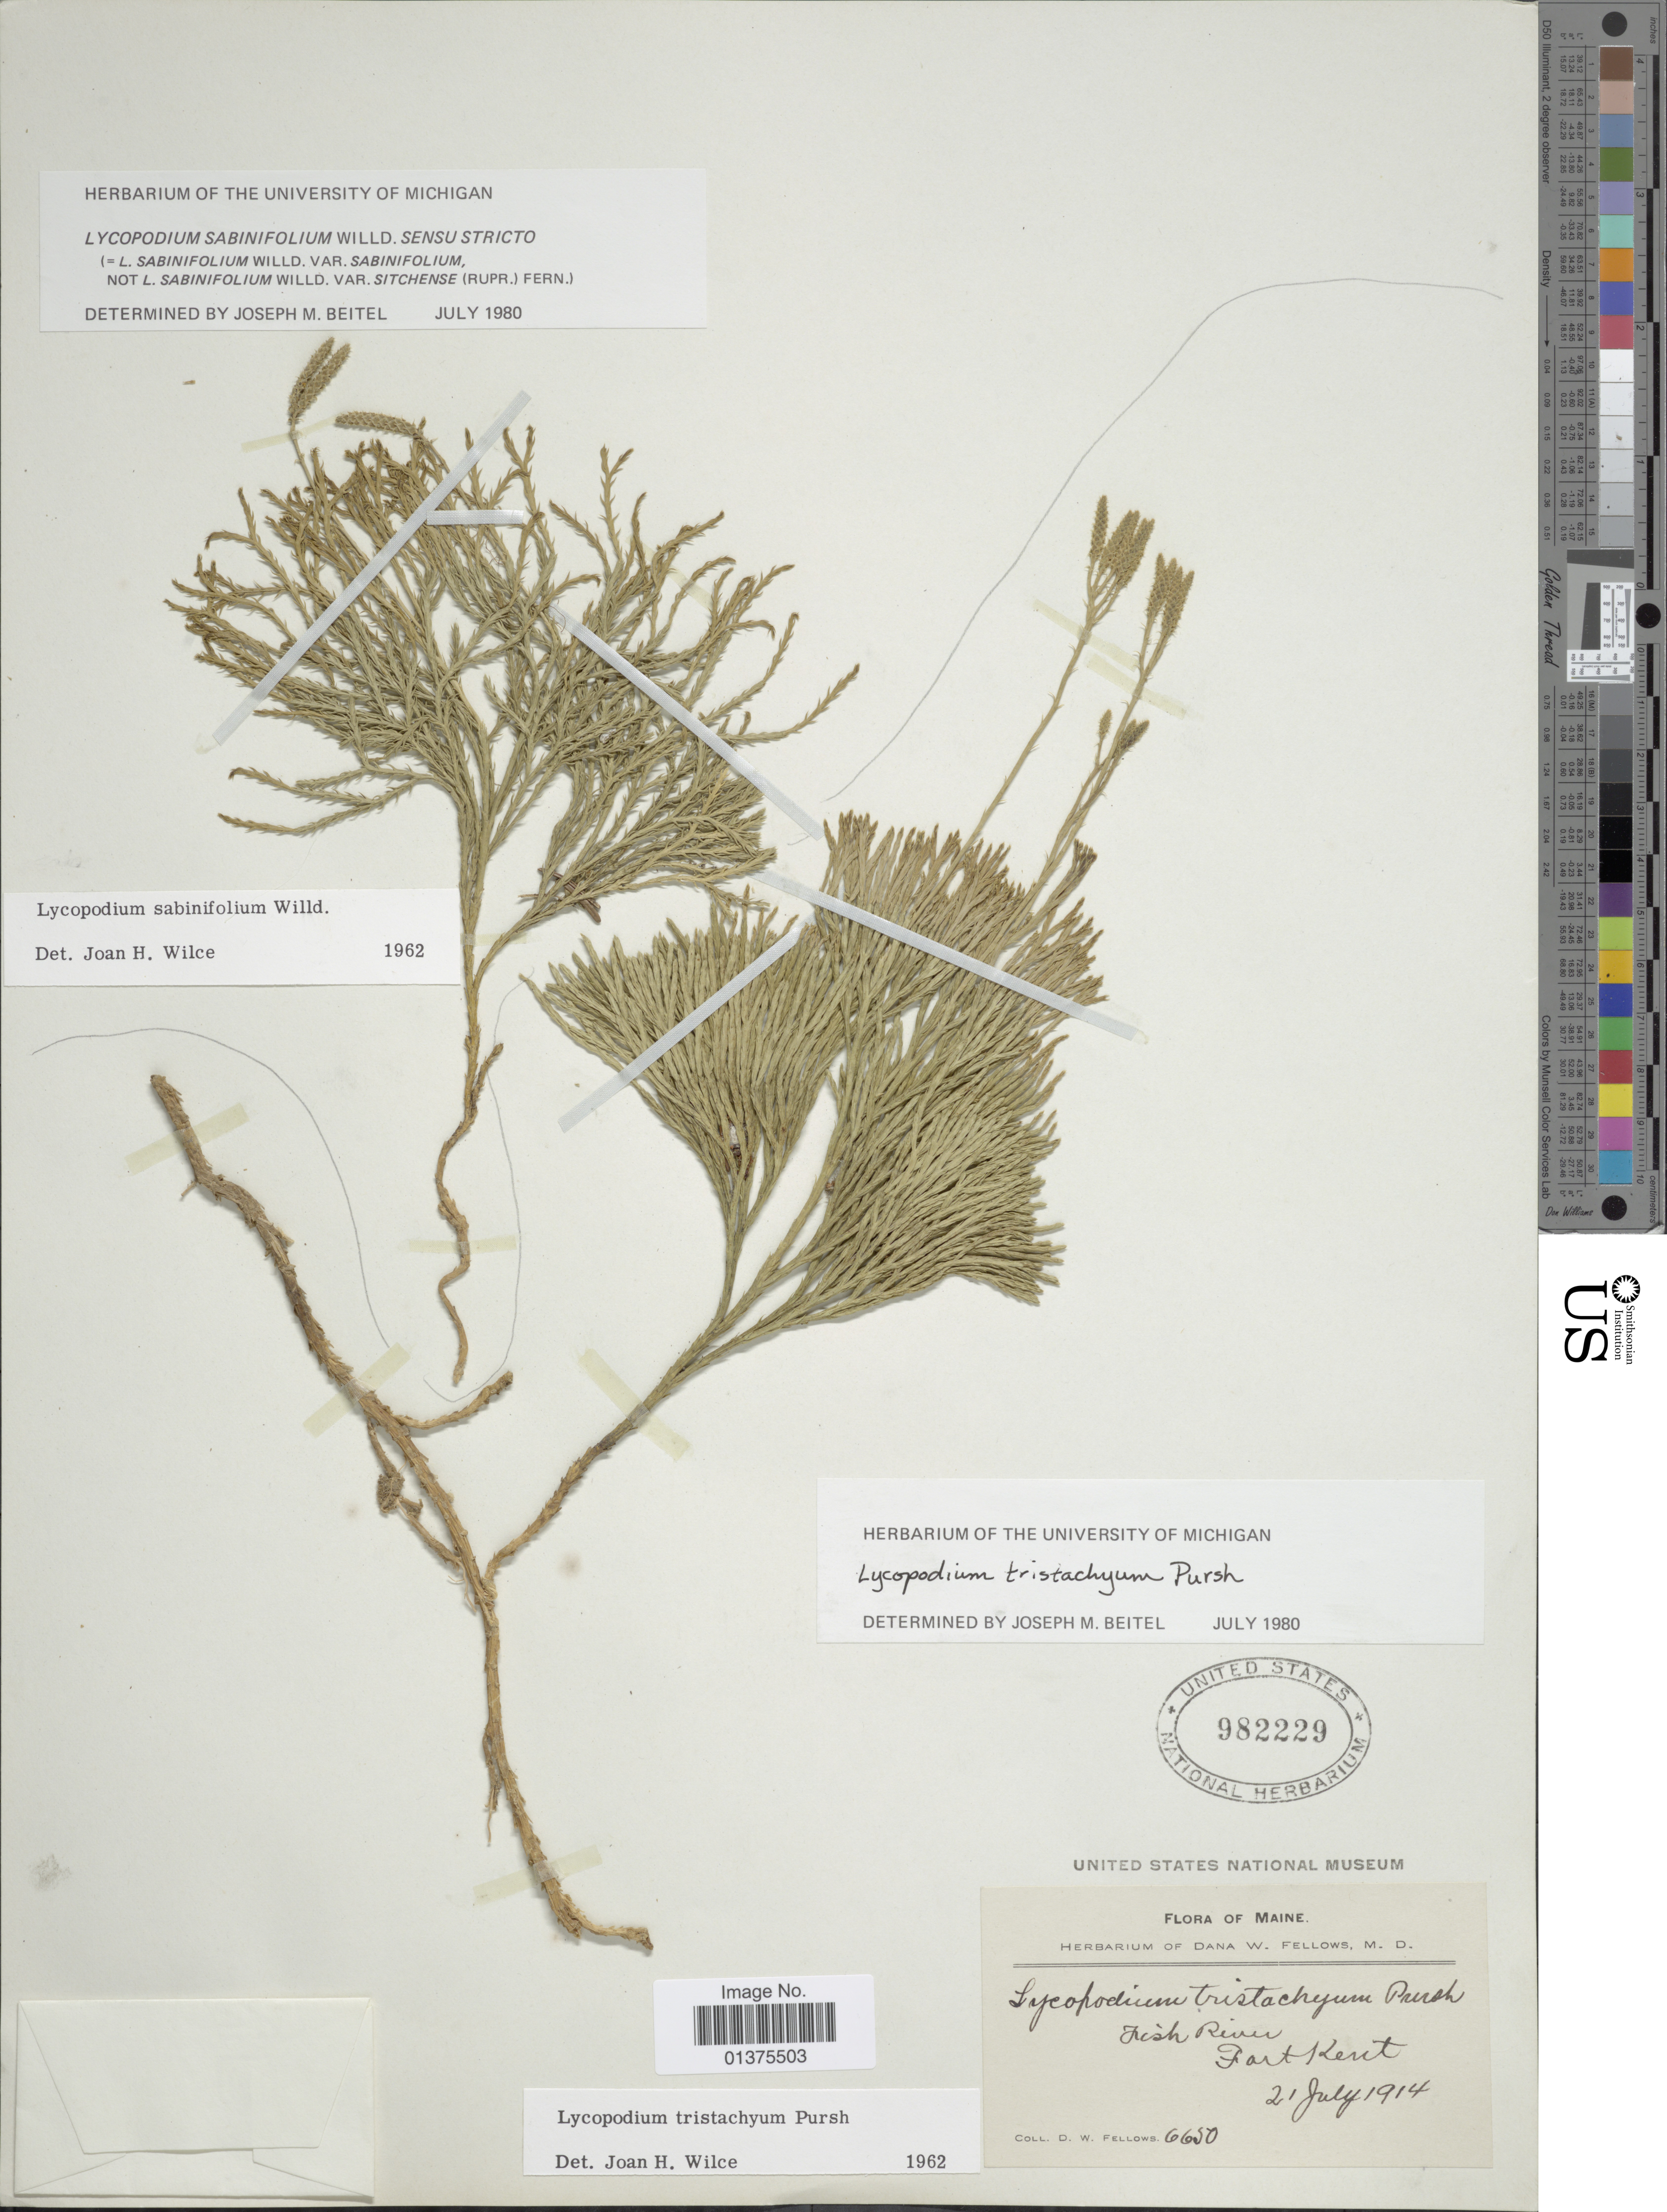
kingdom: Plantae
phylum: Tracheophyta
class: Lycopodiopsida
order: Lycopodiales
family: Lycopodiaceae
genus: Diphasiastrum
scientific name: Diphasiastrum x sabinifolium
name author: (Willd.) Holub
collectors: D. W. Fellows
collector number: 6650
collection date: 1914-07-21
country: United States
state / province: Maine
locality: Fish River, Fort Kent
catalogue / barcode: US 982229